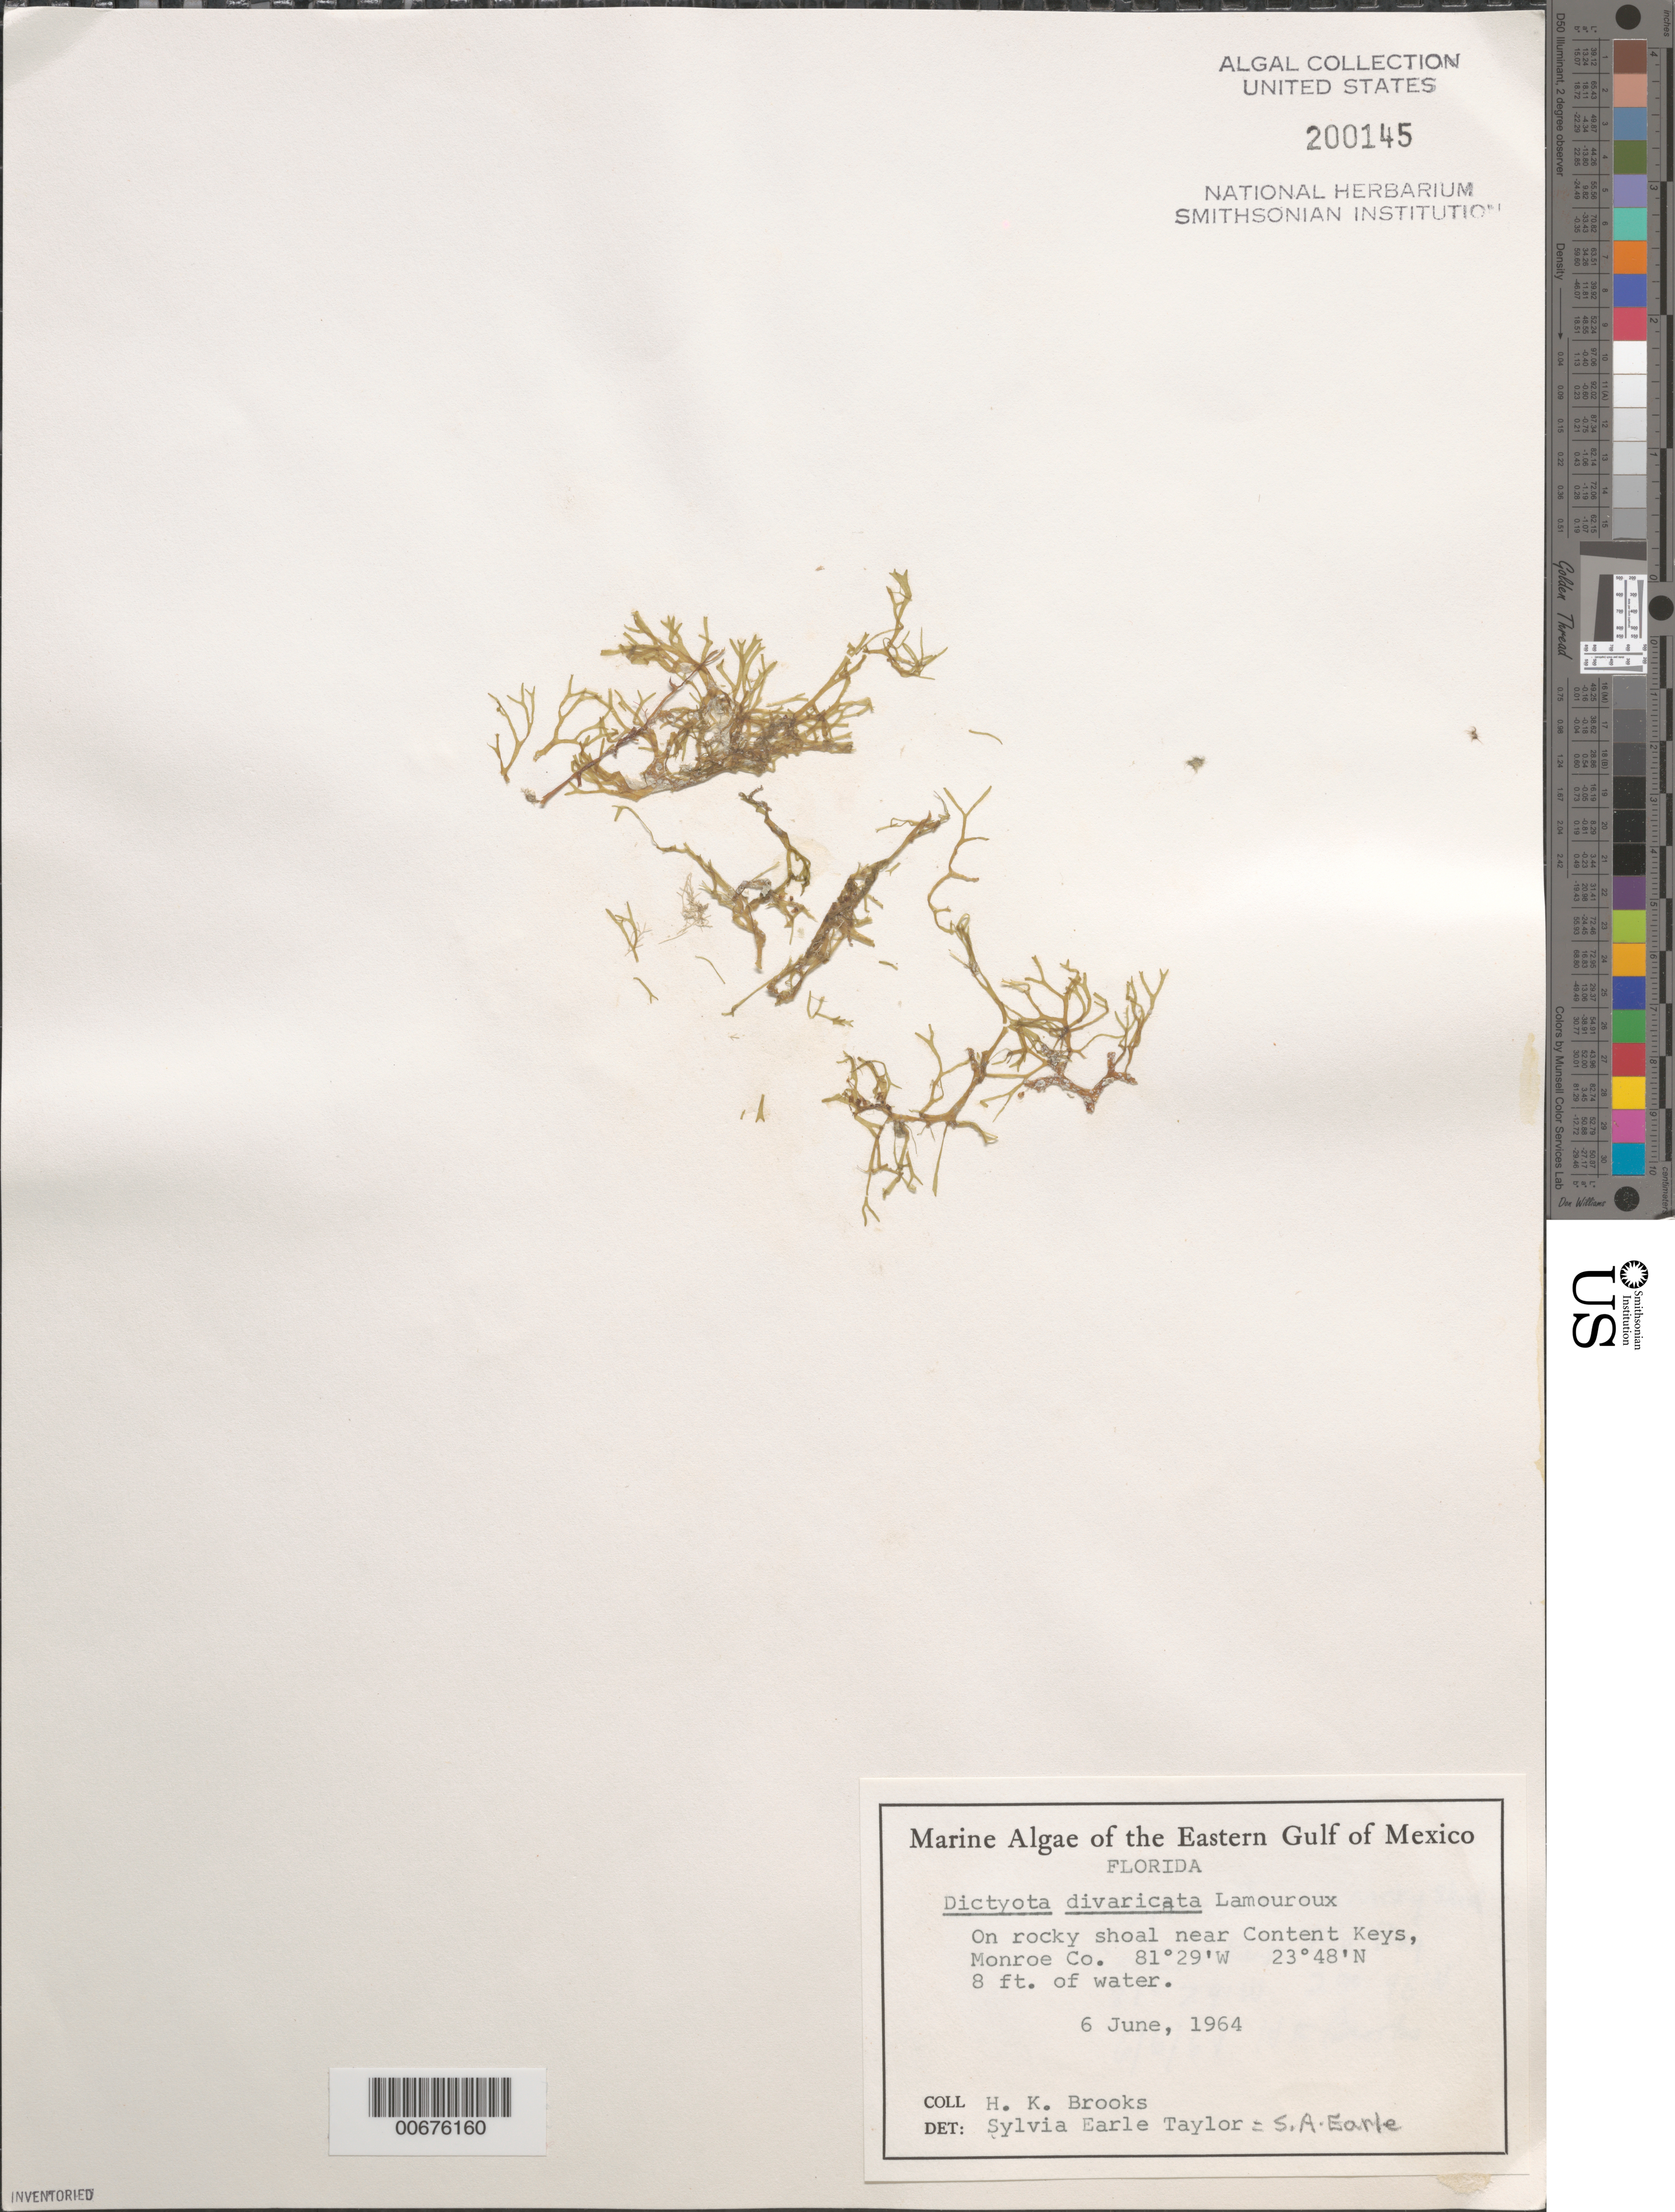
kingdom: Chromista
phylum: Ochrophyta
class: Phaeophyceae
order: Dictyotales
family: Dictyotaceae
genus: Dictyota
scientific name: Dictyota divaricata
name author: J.V.Lamouroux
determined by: Earle, S. A.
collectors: H. Brooks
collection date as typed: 06 Jun 1964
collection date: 1964-06-06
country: United States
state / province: Florida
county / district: Monroe County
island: Florida Keys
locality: Near Content Keys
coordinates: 23 48' N, 81 29' W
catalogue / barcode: US 200145